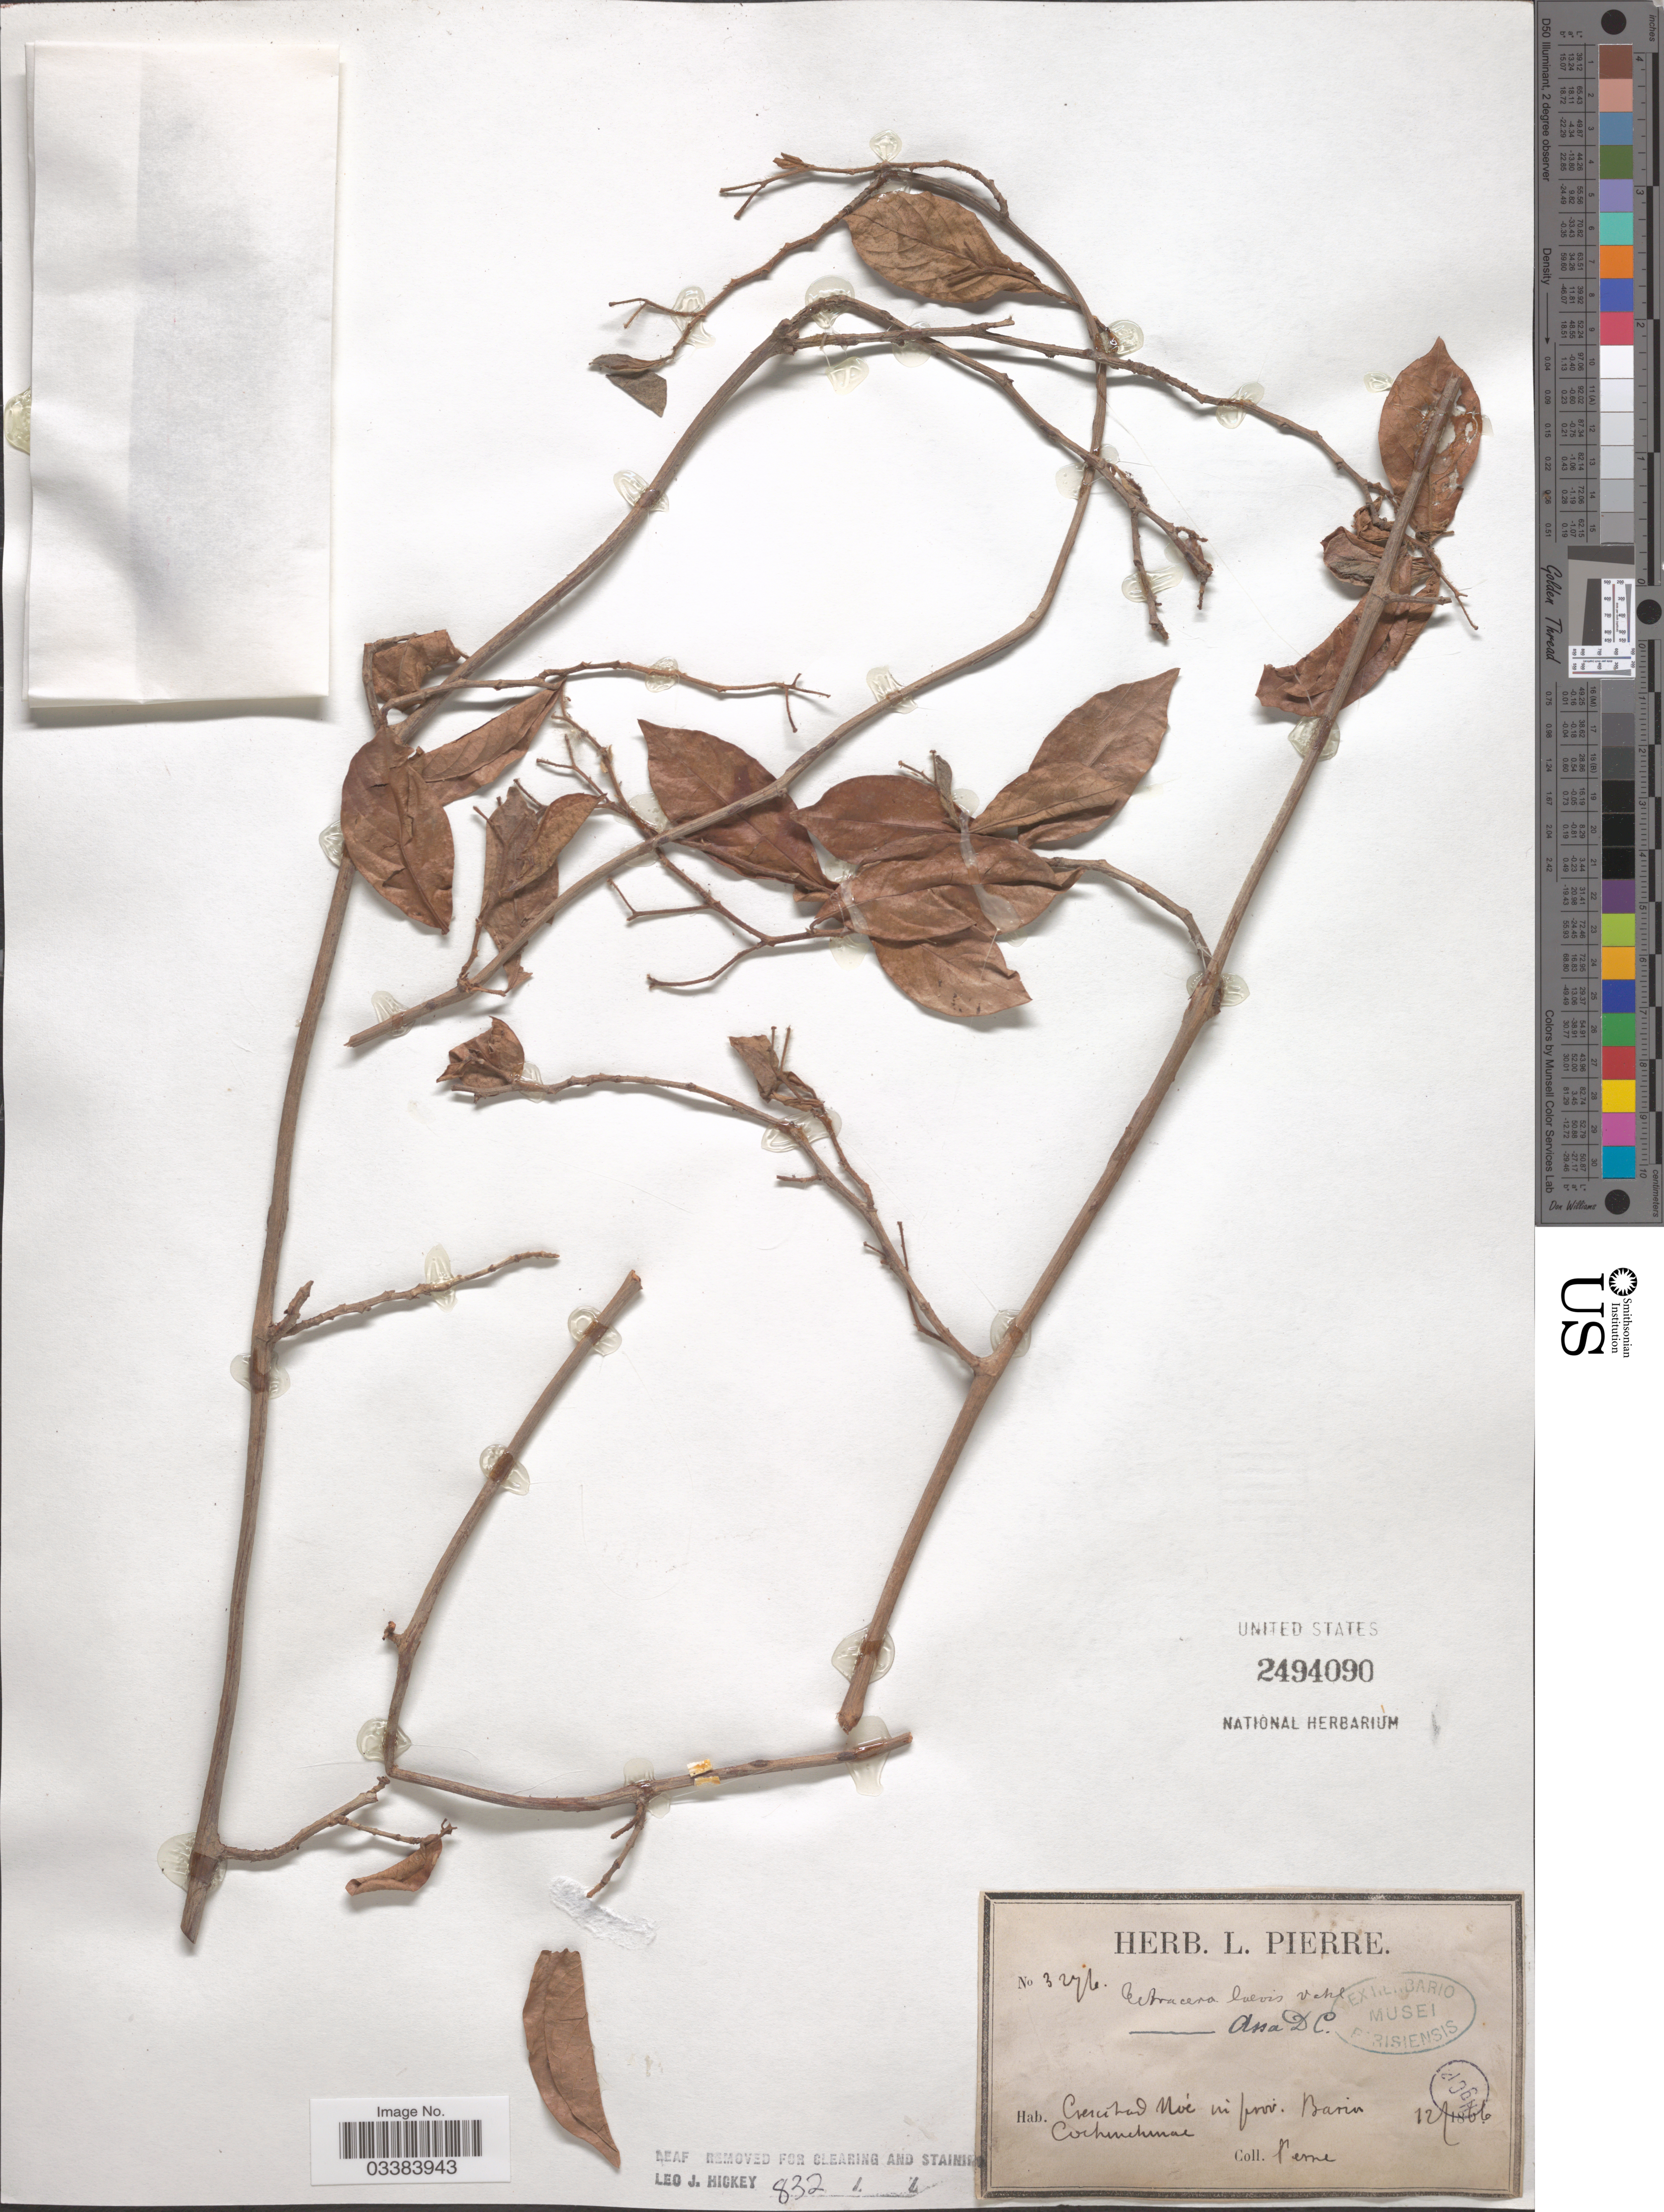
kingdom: Plantae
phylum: Tracheophyta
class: Magnoliopsida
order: Dilleniales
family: Dilleniaceae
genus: Tetracera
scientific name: Tetracera assa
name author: DC.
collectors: L. Pierre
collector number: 3276*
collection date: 1866-12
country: Vietnam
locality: Crescit ad Noé [interpreted] in prov. Baria Cochinchinae.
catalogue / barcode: US 2494090